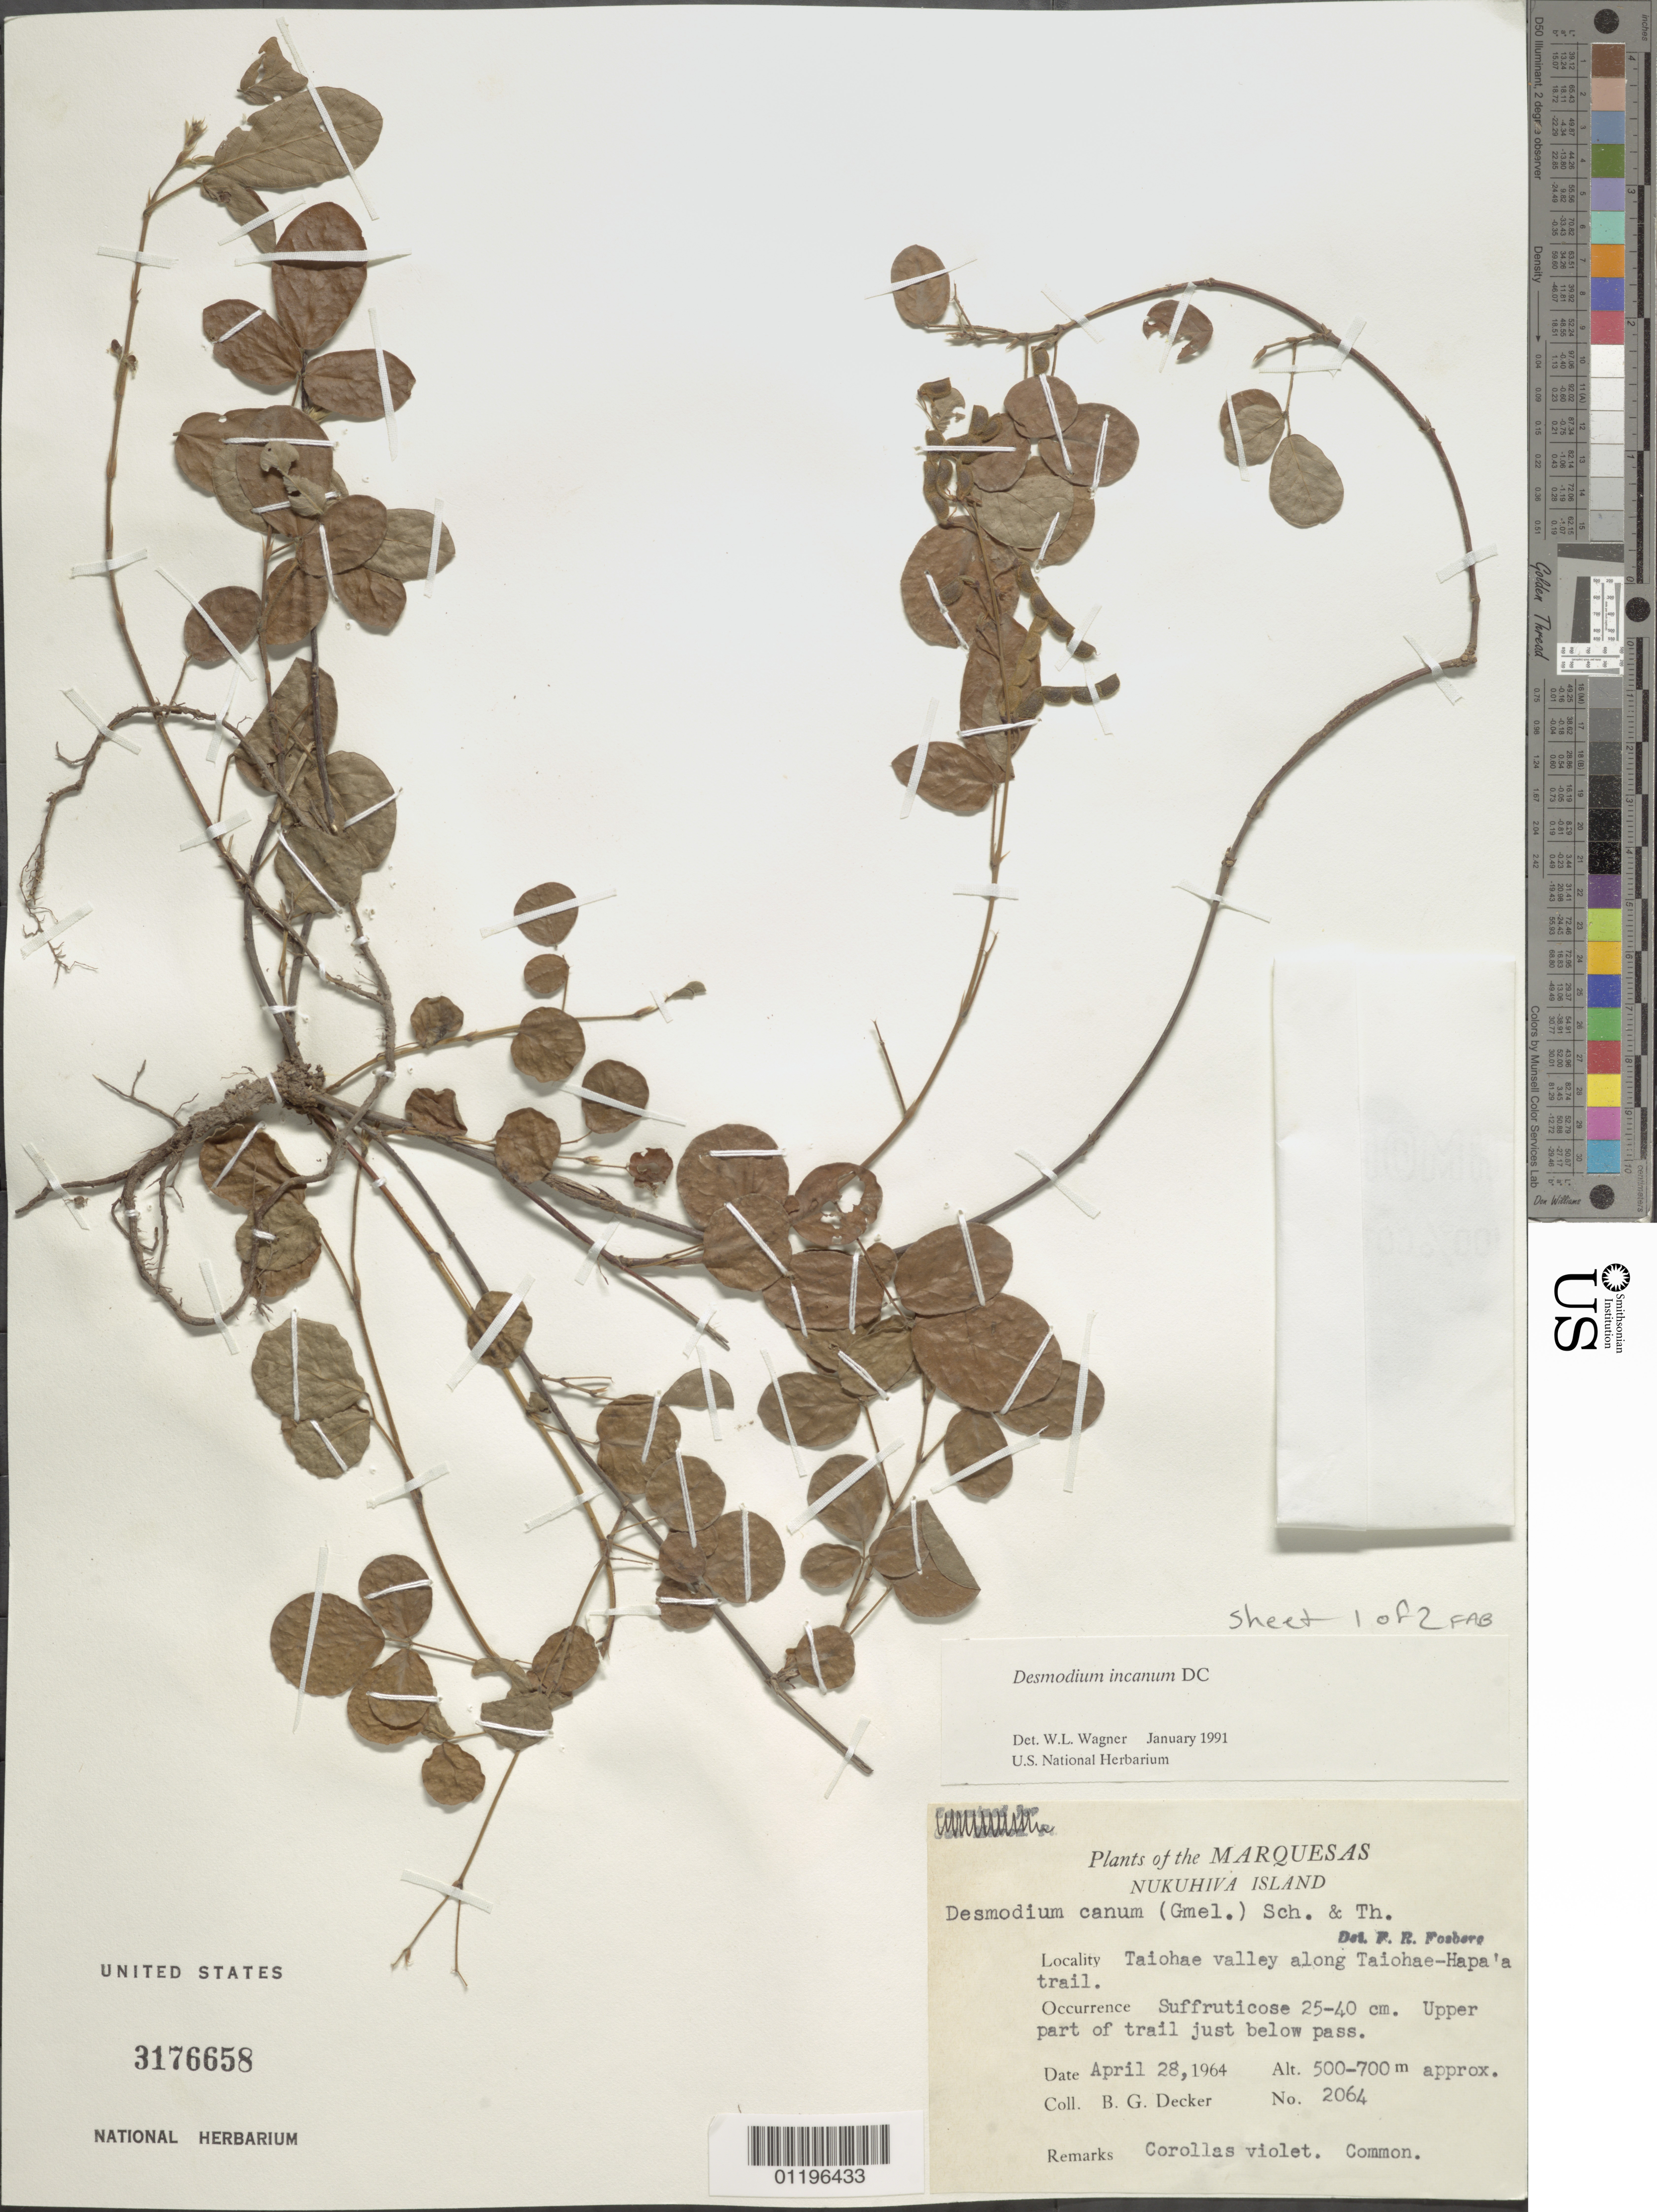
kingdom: Plantae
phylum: Tracheophyta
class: Magnoliopsida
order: Fabales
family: Fabaceae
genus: Desmodium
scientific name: Desmodium incanum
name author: (Sw.) DC.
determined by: Wagner, W. L., (BOT), Smithsonian Institution - National Museum of Natural History (UNITED STATES)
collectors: B. G. Decker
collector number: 2064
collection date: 1964-04-28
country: French Polynesia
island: Nuku Hiva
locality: Taiohae Valley along Taiohae-Hapa'a Trail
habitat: Common along upper part of trail just below pass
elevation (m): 500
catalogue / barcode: US 3176658